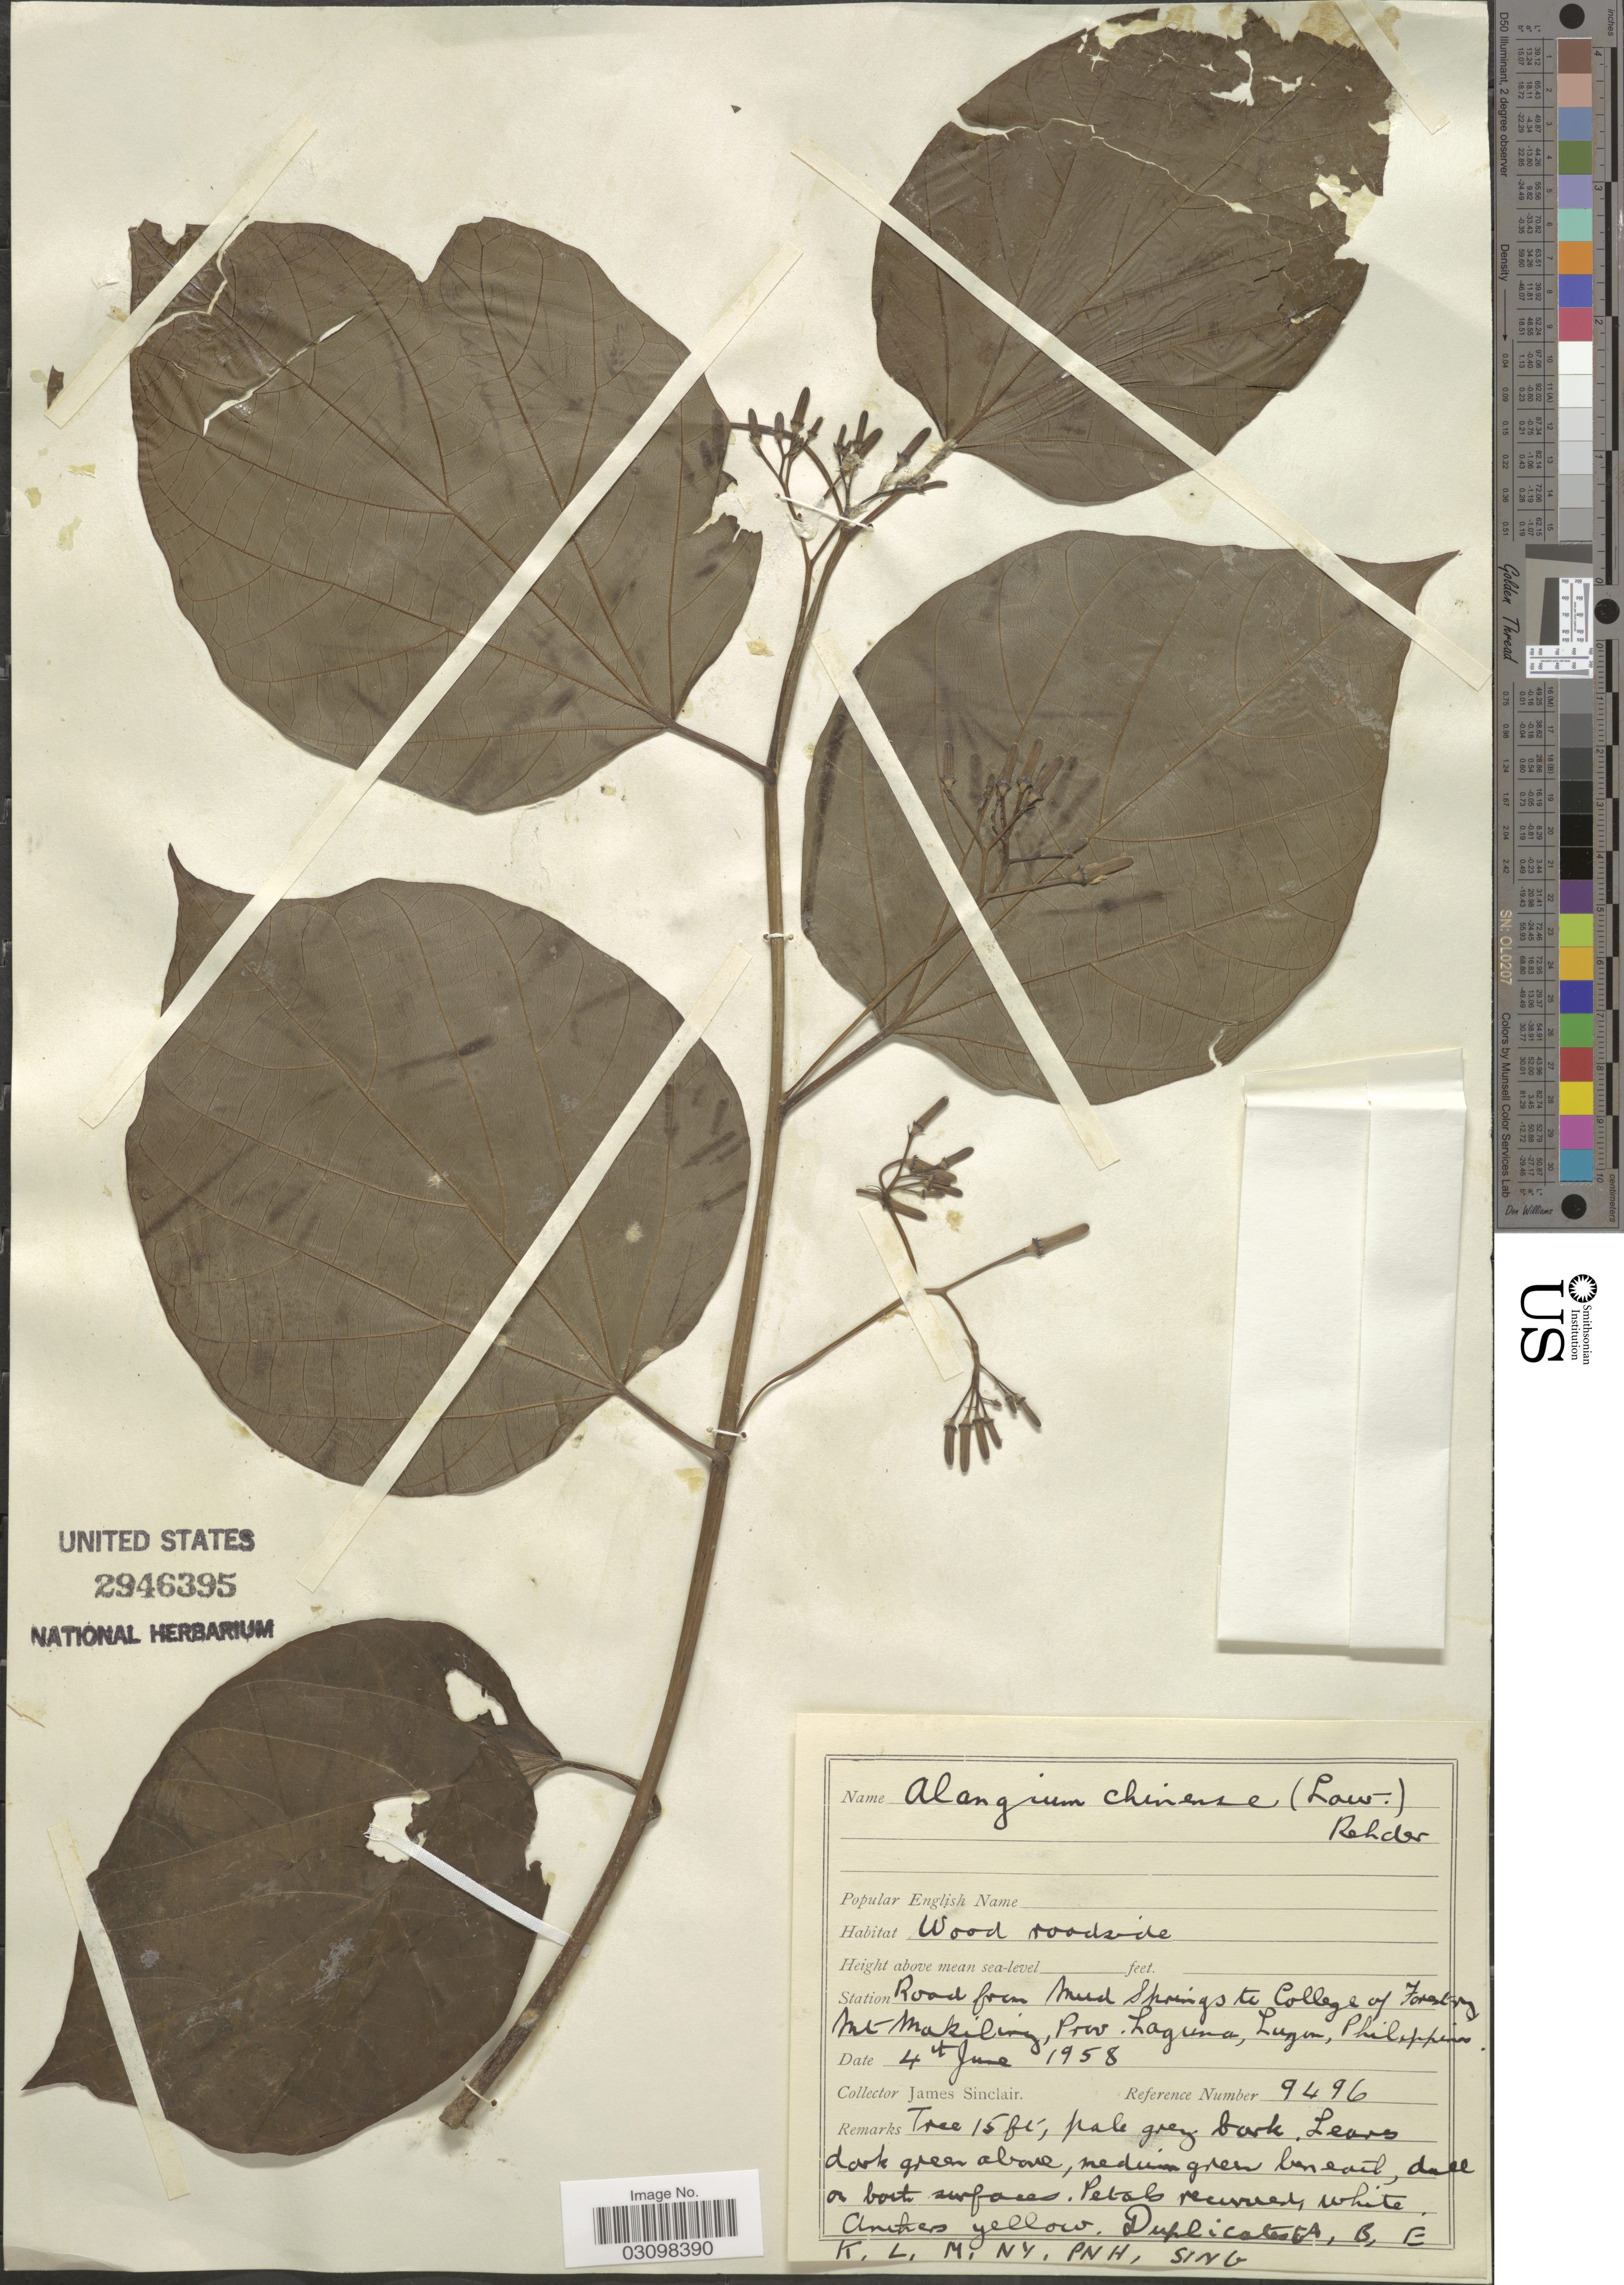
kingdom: Plantae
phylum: Tracheophyta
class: Magnoliopsida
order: Cornales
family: Cornaceae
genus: Alangium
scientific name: Alangium chinense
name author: (Harms) Rehder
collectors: J. Sinclair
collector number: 9496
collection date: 1958-06-04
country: Philippines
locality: Station Road from Mud Springs to College of Forestry Mt Makiling, Prov. Laguna, Luzon.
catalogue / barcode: US 2946395